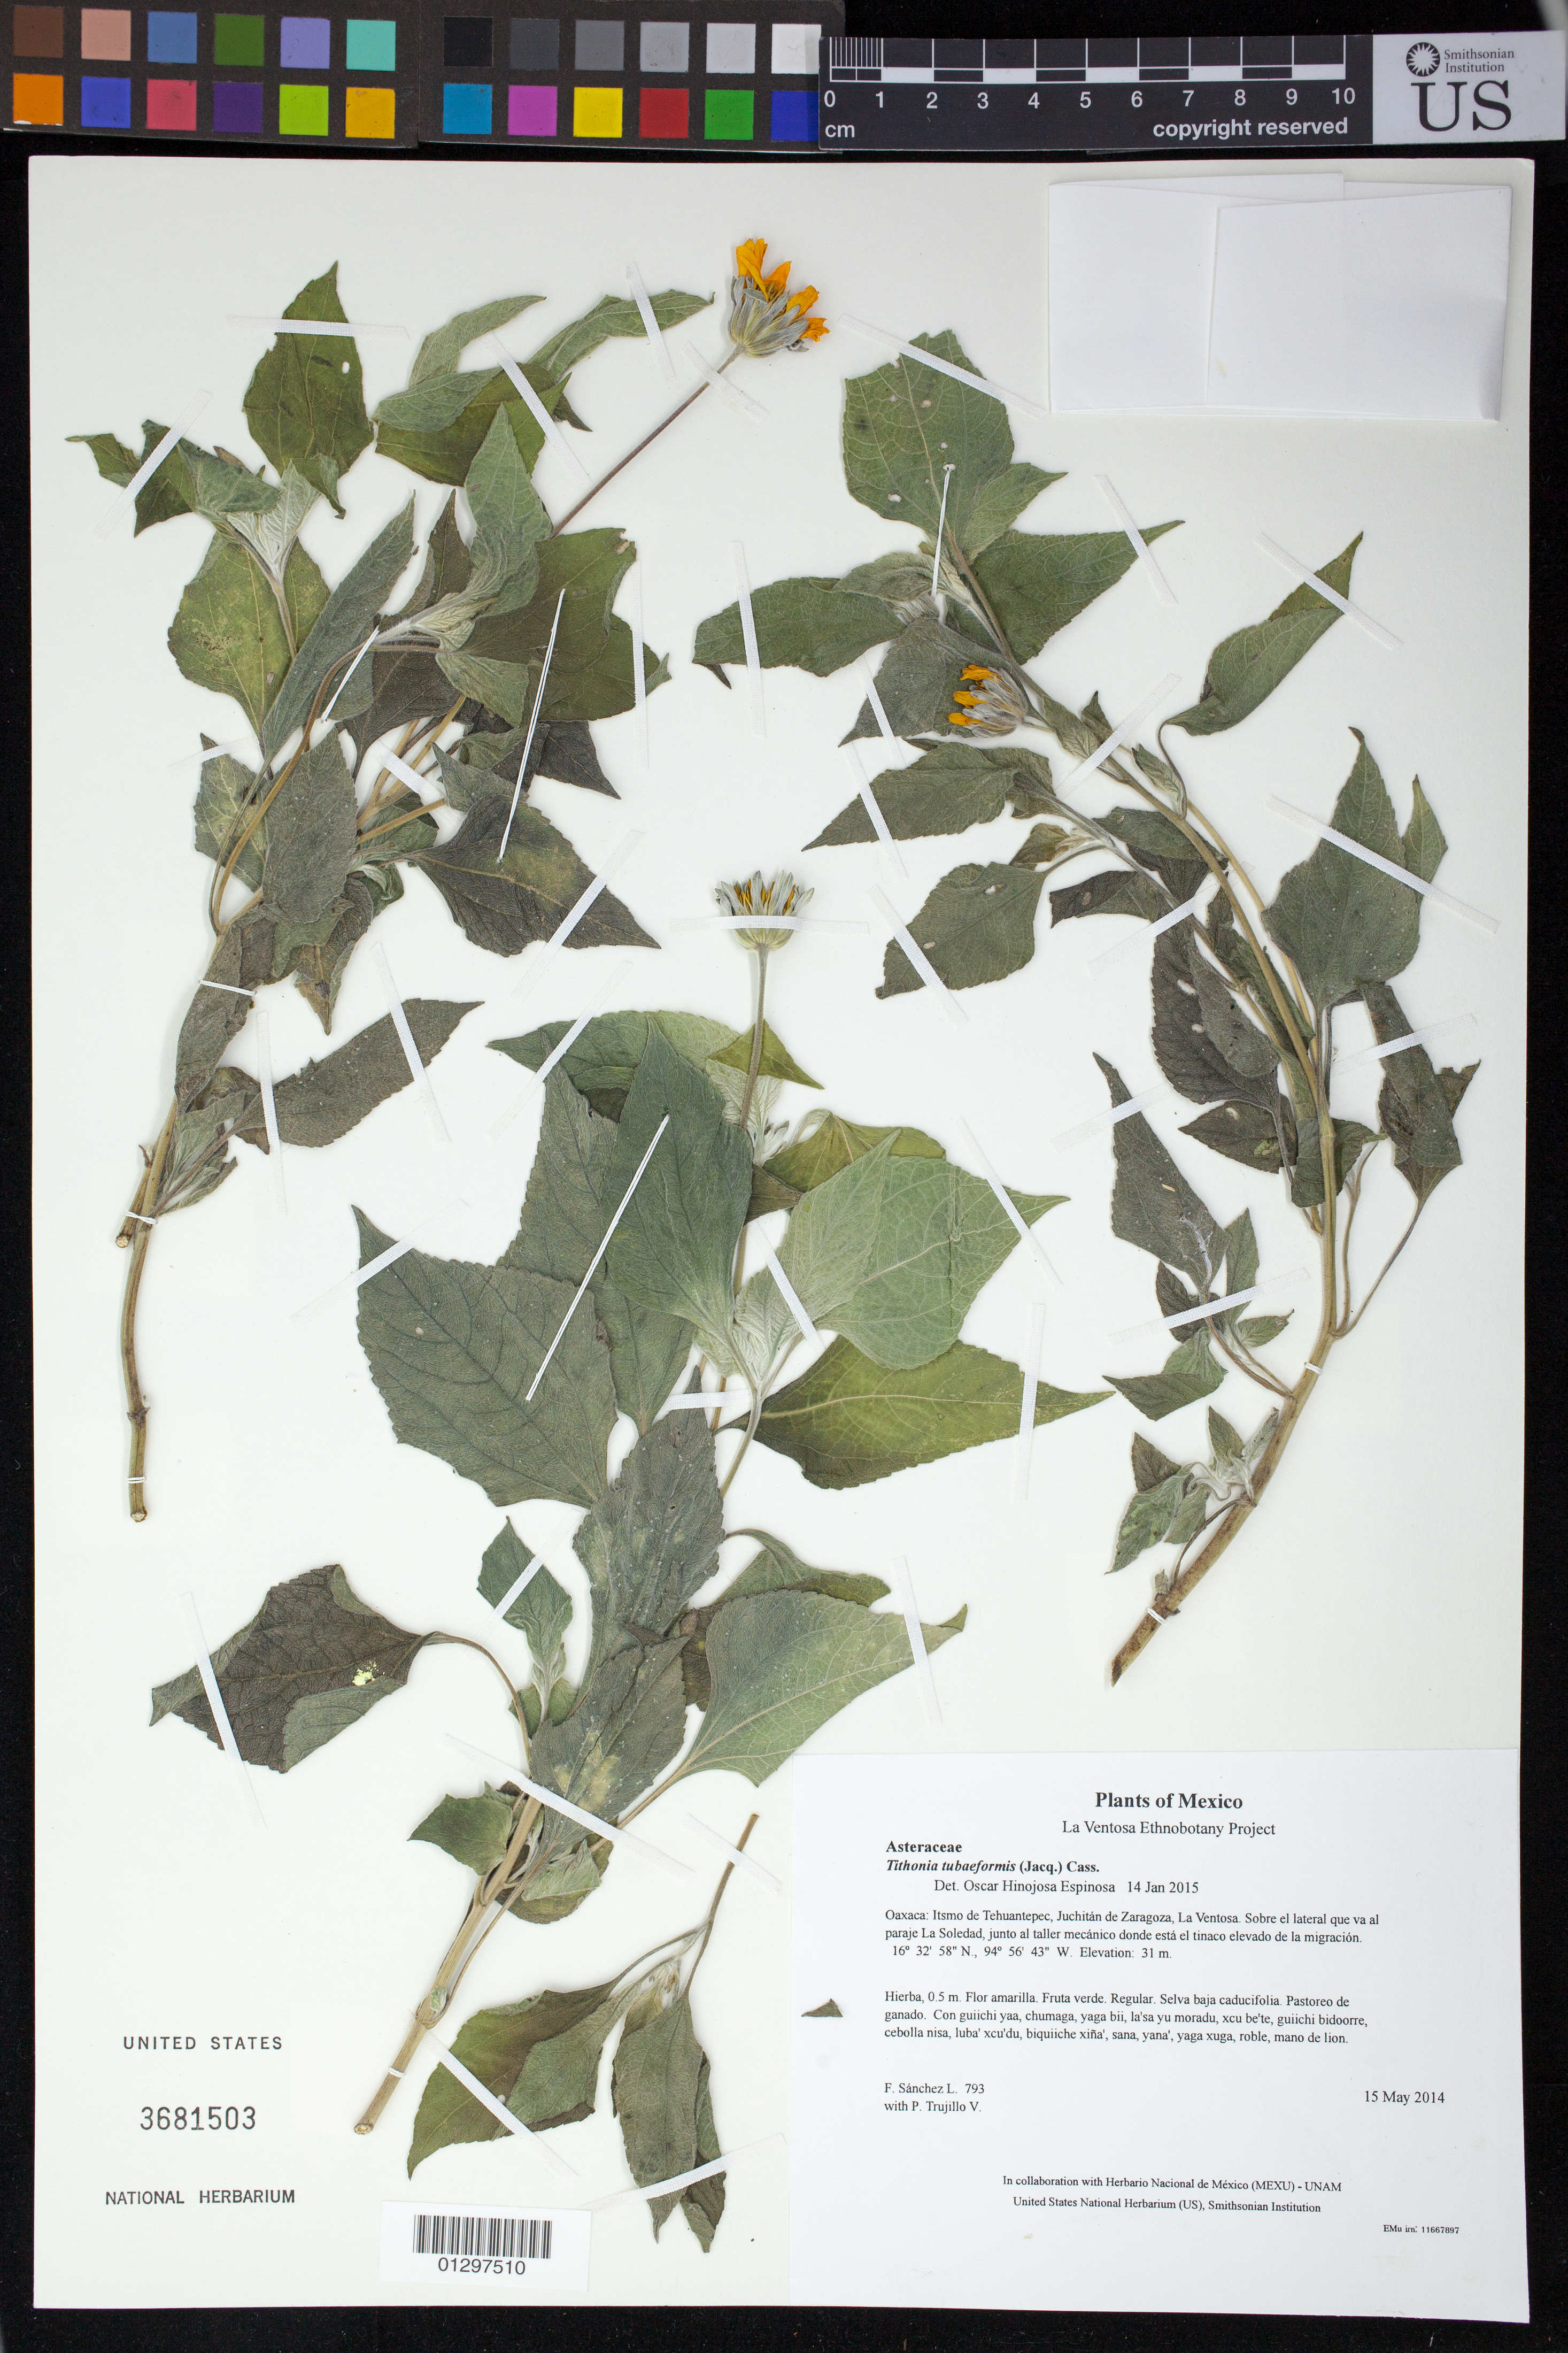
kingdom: Plantae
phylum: Tracheophyta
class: Magnoliopsida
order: Asterales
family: Asteraceae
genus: Tithonia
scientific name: Tithonia tubaeformis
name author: (Jacq.) Cass.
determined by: Hinojosa E., O.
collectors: F. Sánchez L. & P. Trujillo V.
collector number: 793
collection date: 2014-05-15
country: Mexico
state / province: Oaxaca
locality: Itsmo de Tehuantepec, Juchitán de Zaragoza, La Ventosa. Sobre el lateral que va al paraje La Soledad, junto al taller mecánico donde está el tinaco elevado de la migración.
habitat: Selva baja caducifolia. Pastoreo de ganado.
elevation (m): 31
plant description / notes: JEBOT, MEXU, SERO, US; Guixi bandaga. 0.5 m. Guie' naguchi. Cuaananaxhi naga'. Nuu.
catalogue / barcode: US 3681503